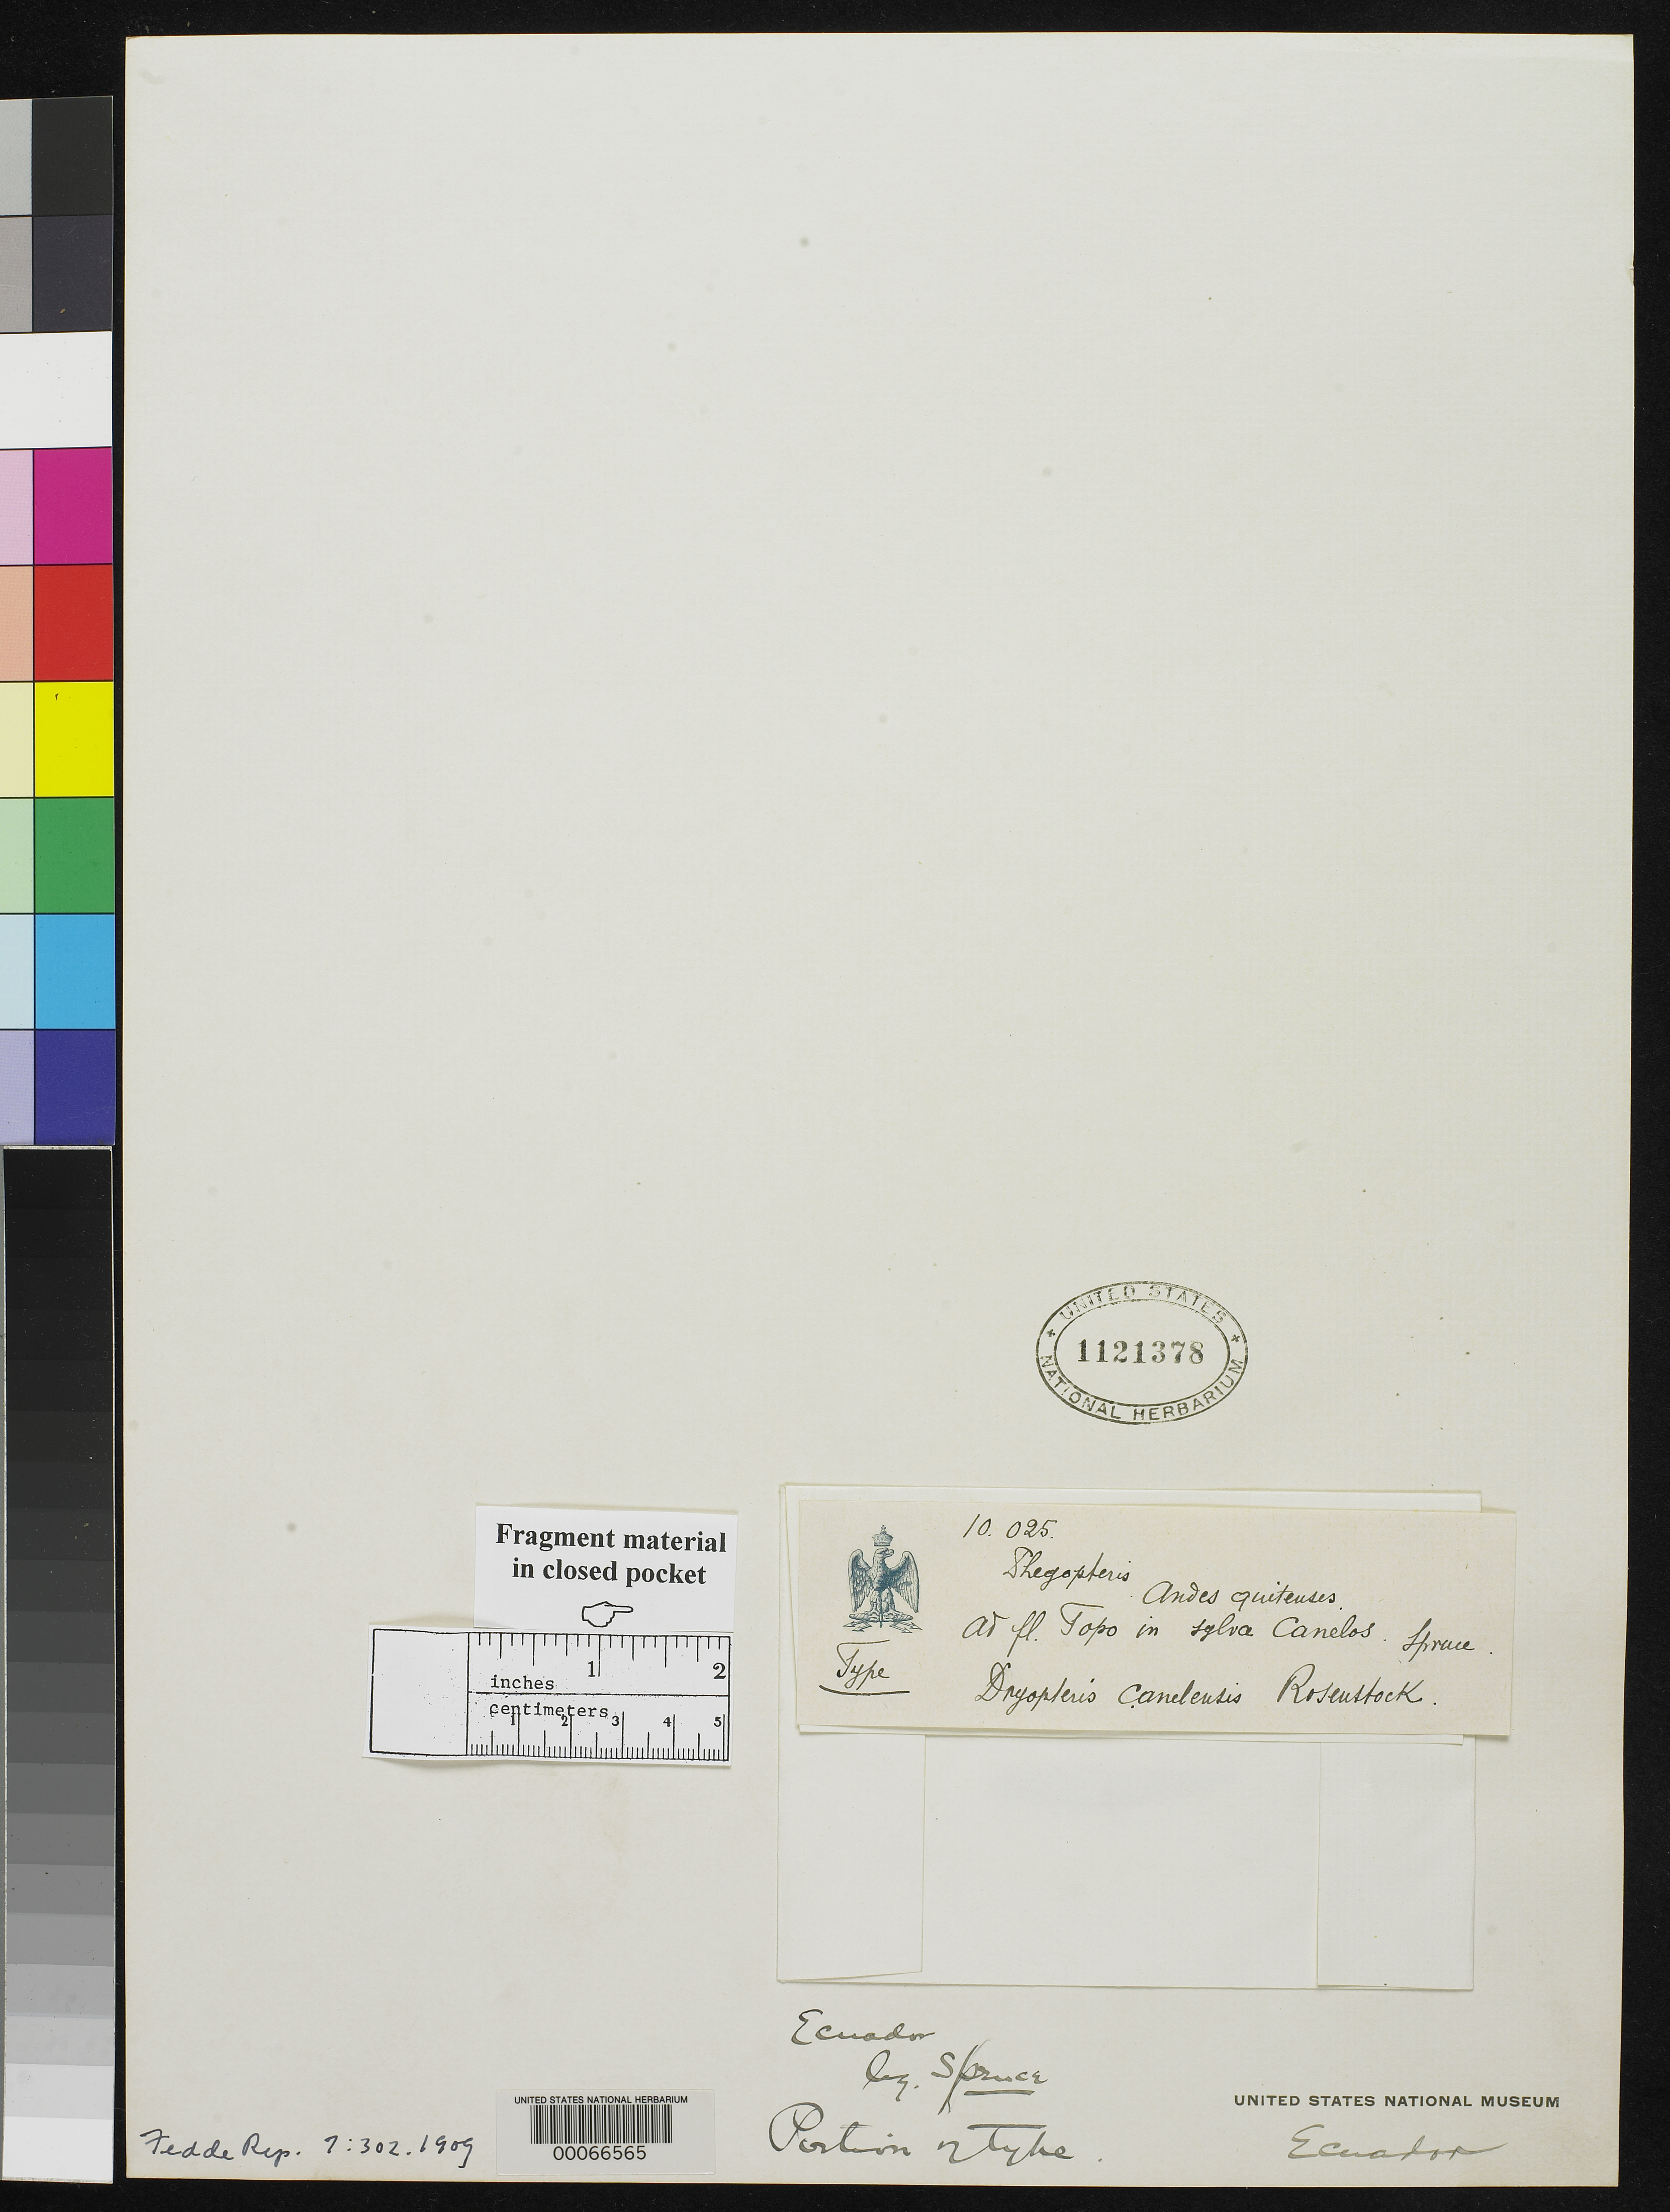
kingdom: Plantae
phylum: Tracheophyta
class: Polypodiopsida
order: Polypodiales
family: Dryopteridaceae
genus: Dryopteris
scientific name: Dryopteris canelensis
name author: Rosenst.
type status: Isotype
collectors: R. Spruce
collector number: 10025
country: Ecuador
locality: Andes Quitenses, topo in silva Canelos.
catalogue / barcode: US 1121378